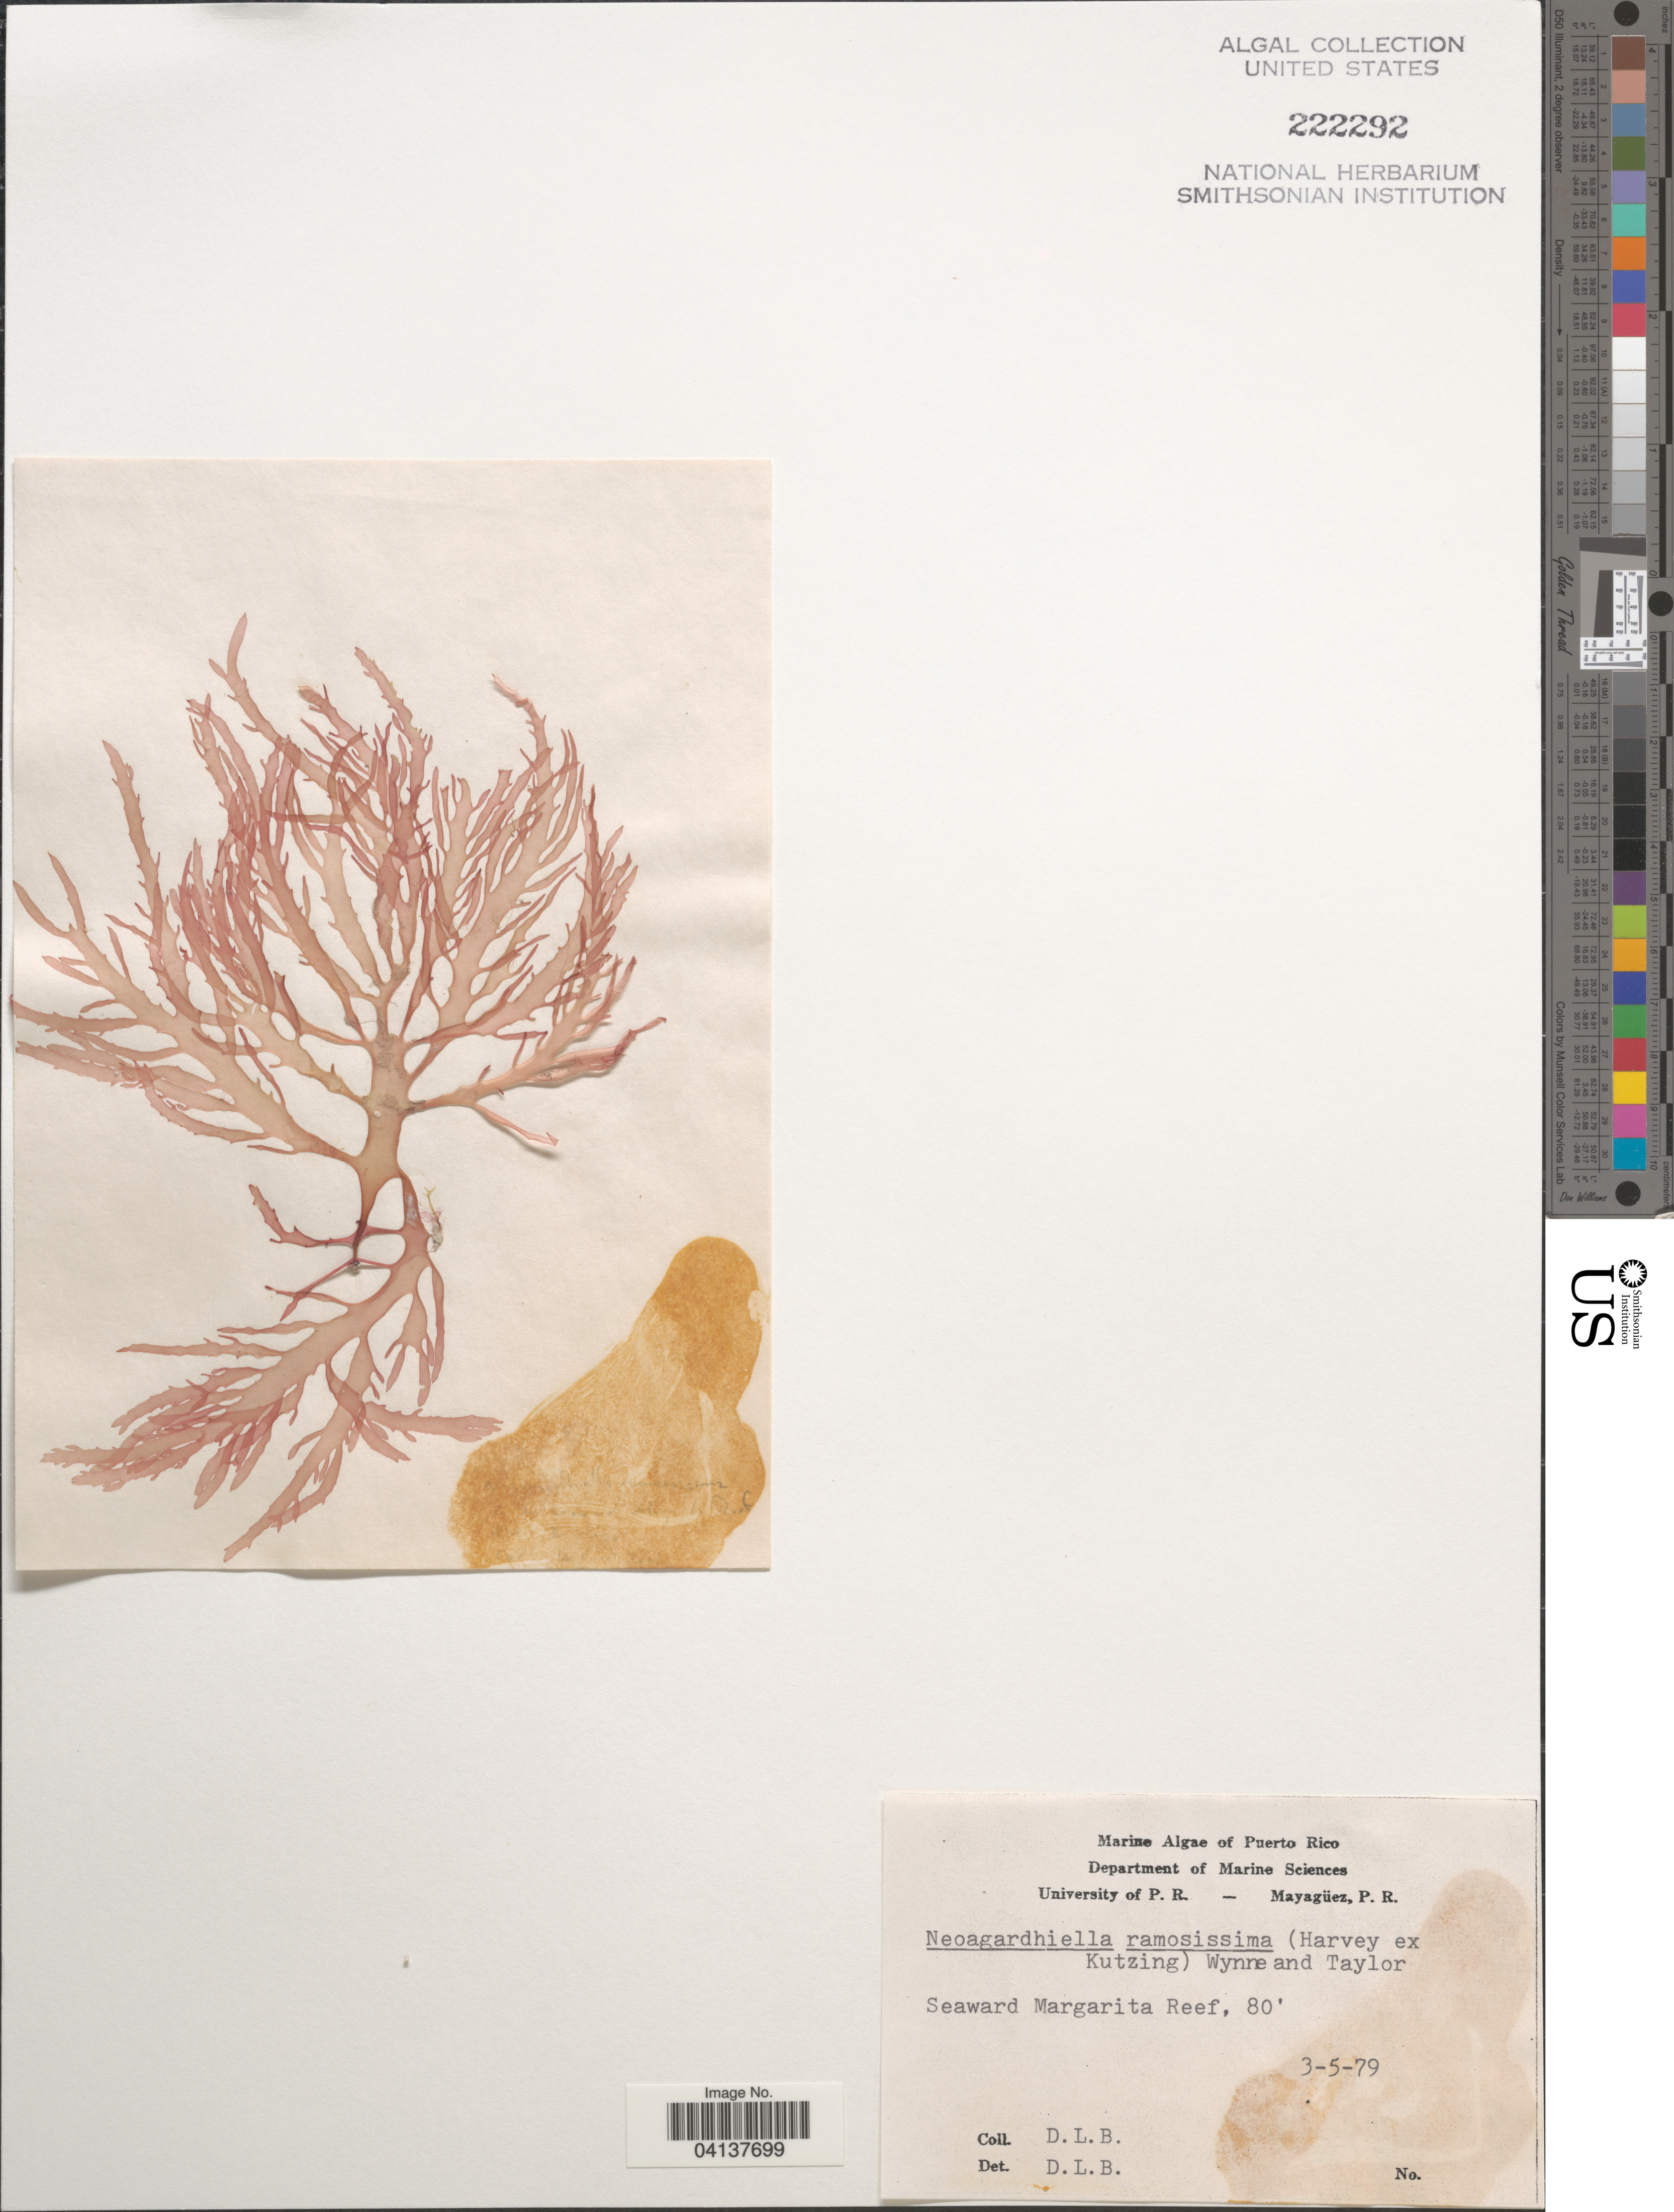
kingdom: Plantae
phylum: Rhodophyta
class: Florideophyceae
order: Gigartinales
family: Solieriaceae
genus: Agardhiella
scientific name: Agardhiella ramosissima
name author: (Harv.) Kylin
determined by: Algae name updating Project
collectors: D. L. B.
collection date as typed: Transcribed d/m/y: 3/5/79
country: Puerto Rico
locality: Seaward Margarita Reef.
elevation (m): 24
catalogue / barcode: US 222292